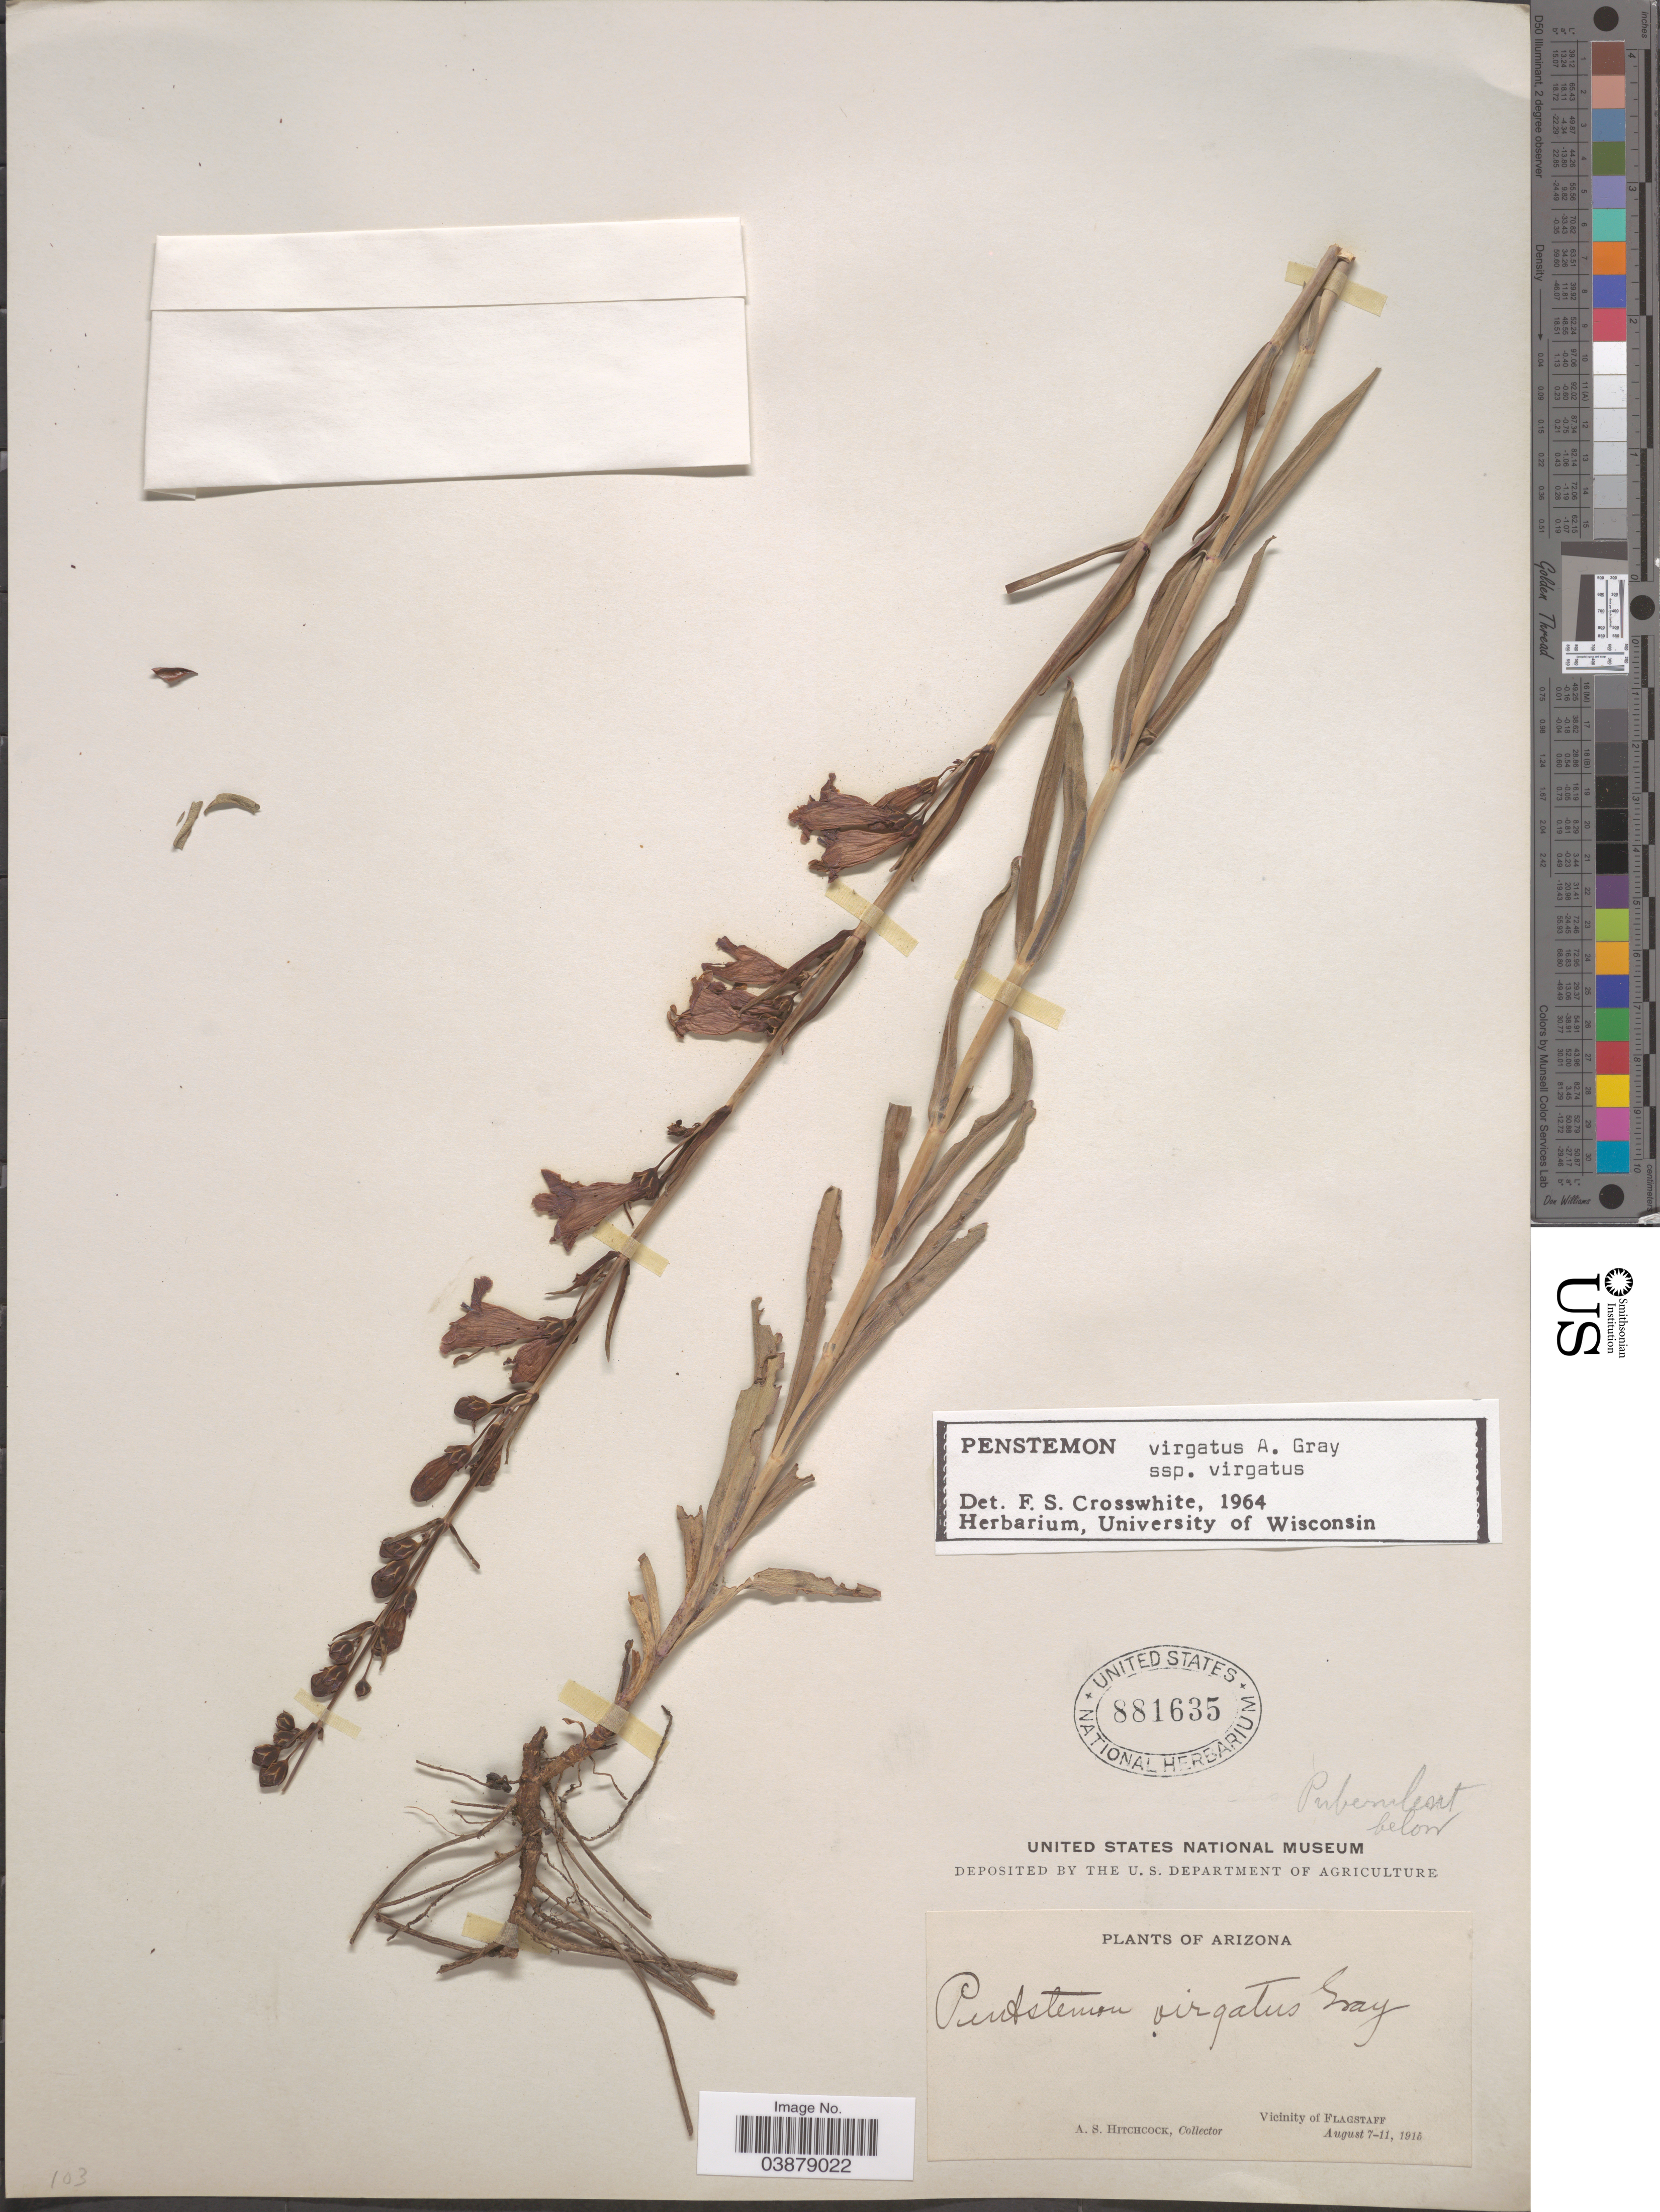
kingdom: Plantae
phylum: Tracheophyta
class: Magnoliopsida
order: Lamiales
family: Plantaginaceae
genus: Penstemon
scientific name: Penstemon virgatus subsp. virgatus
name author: A. Gray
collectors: A. S. Hitchcock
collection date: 1915-08-07/1915-08-11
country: United States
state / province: Arizona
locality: Vicinity of Flagstaff.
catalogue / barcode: US 881635